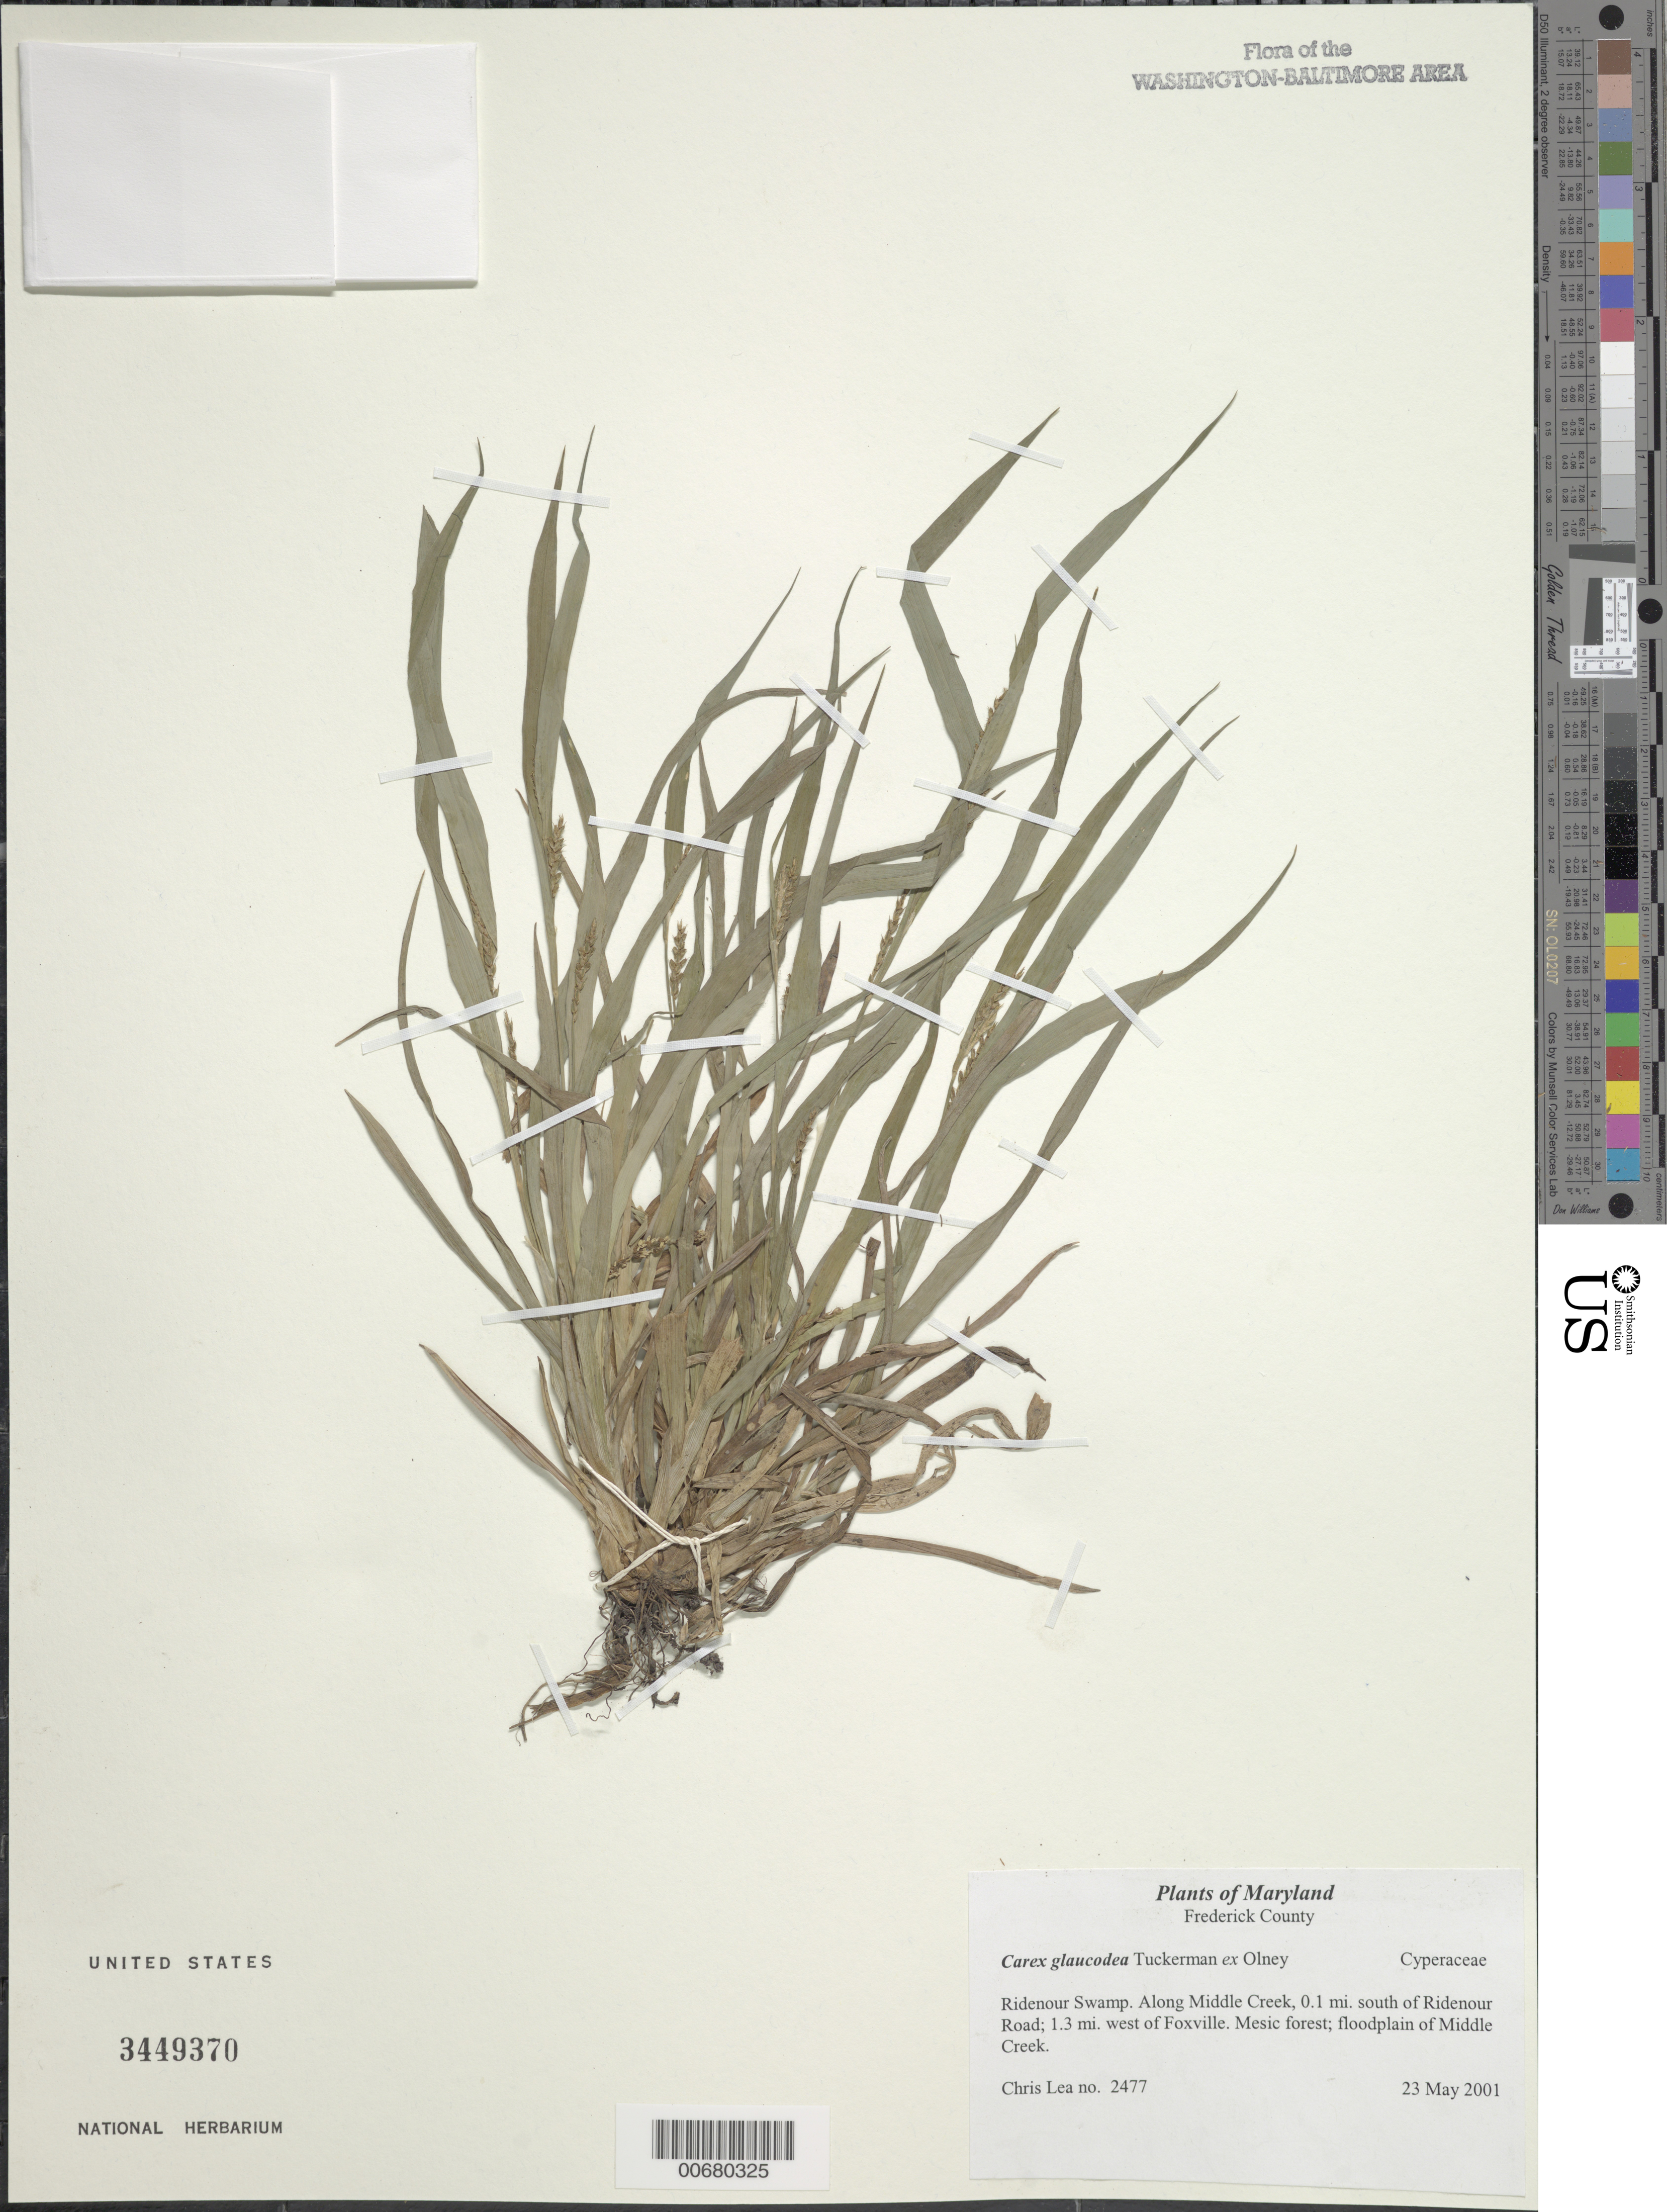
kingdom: Plantae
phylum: Tracheophyta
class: Liliopsida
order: Poales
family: Cyperaceae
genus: Carex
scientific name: Carex glaucodea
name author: Tuck. ex Olney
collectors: C. Lea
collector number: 2477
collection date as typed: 23 May 2001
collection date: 2001-05-23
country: United States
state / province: Maryland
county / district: Frederick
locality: Ridenour Swamp. Along Middle Creek, 0.1 mi. south of Ridenour Road; 1.3 mi. west of Foxville.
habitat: Mesic forest; floodplain of Middle Creek.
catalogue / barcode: US 3449370